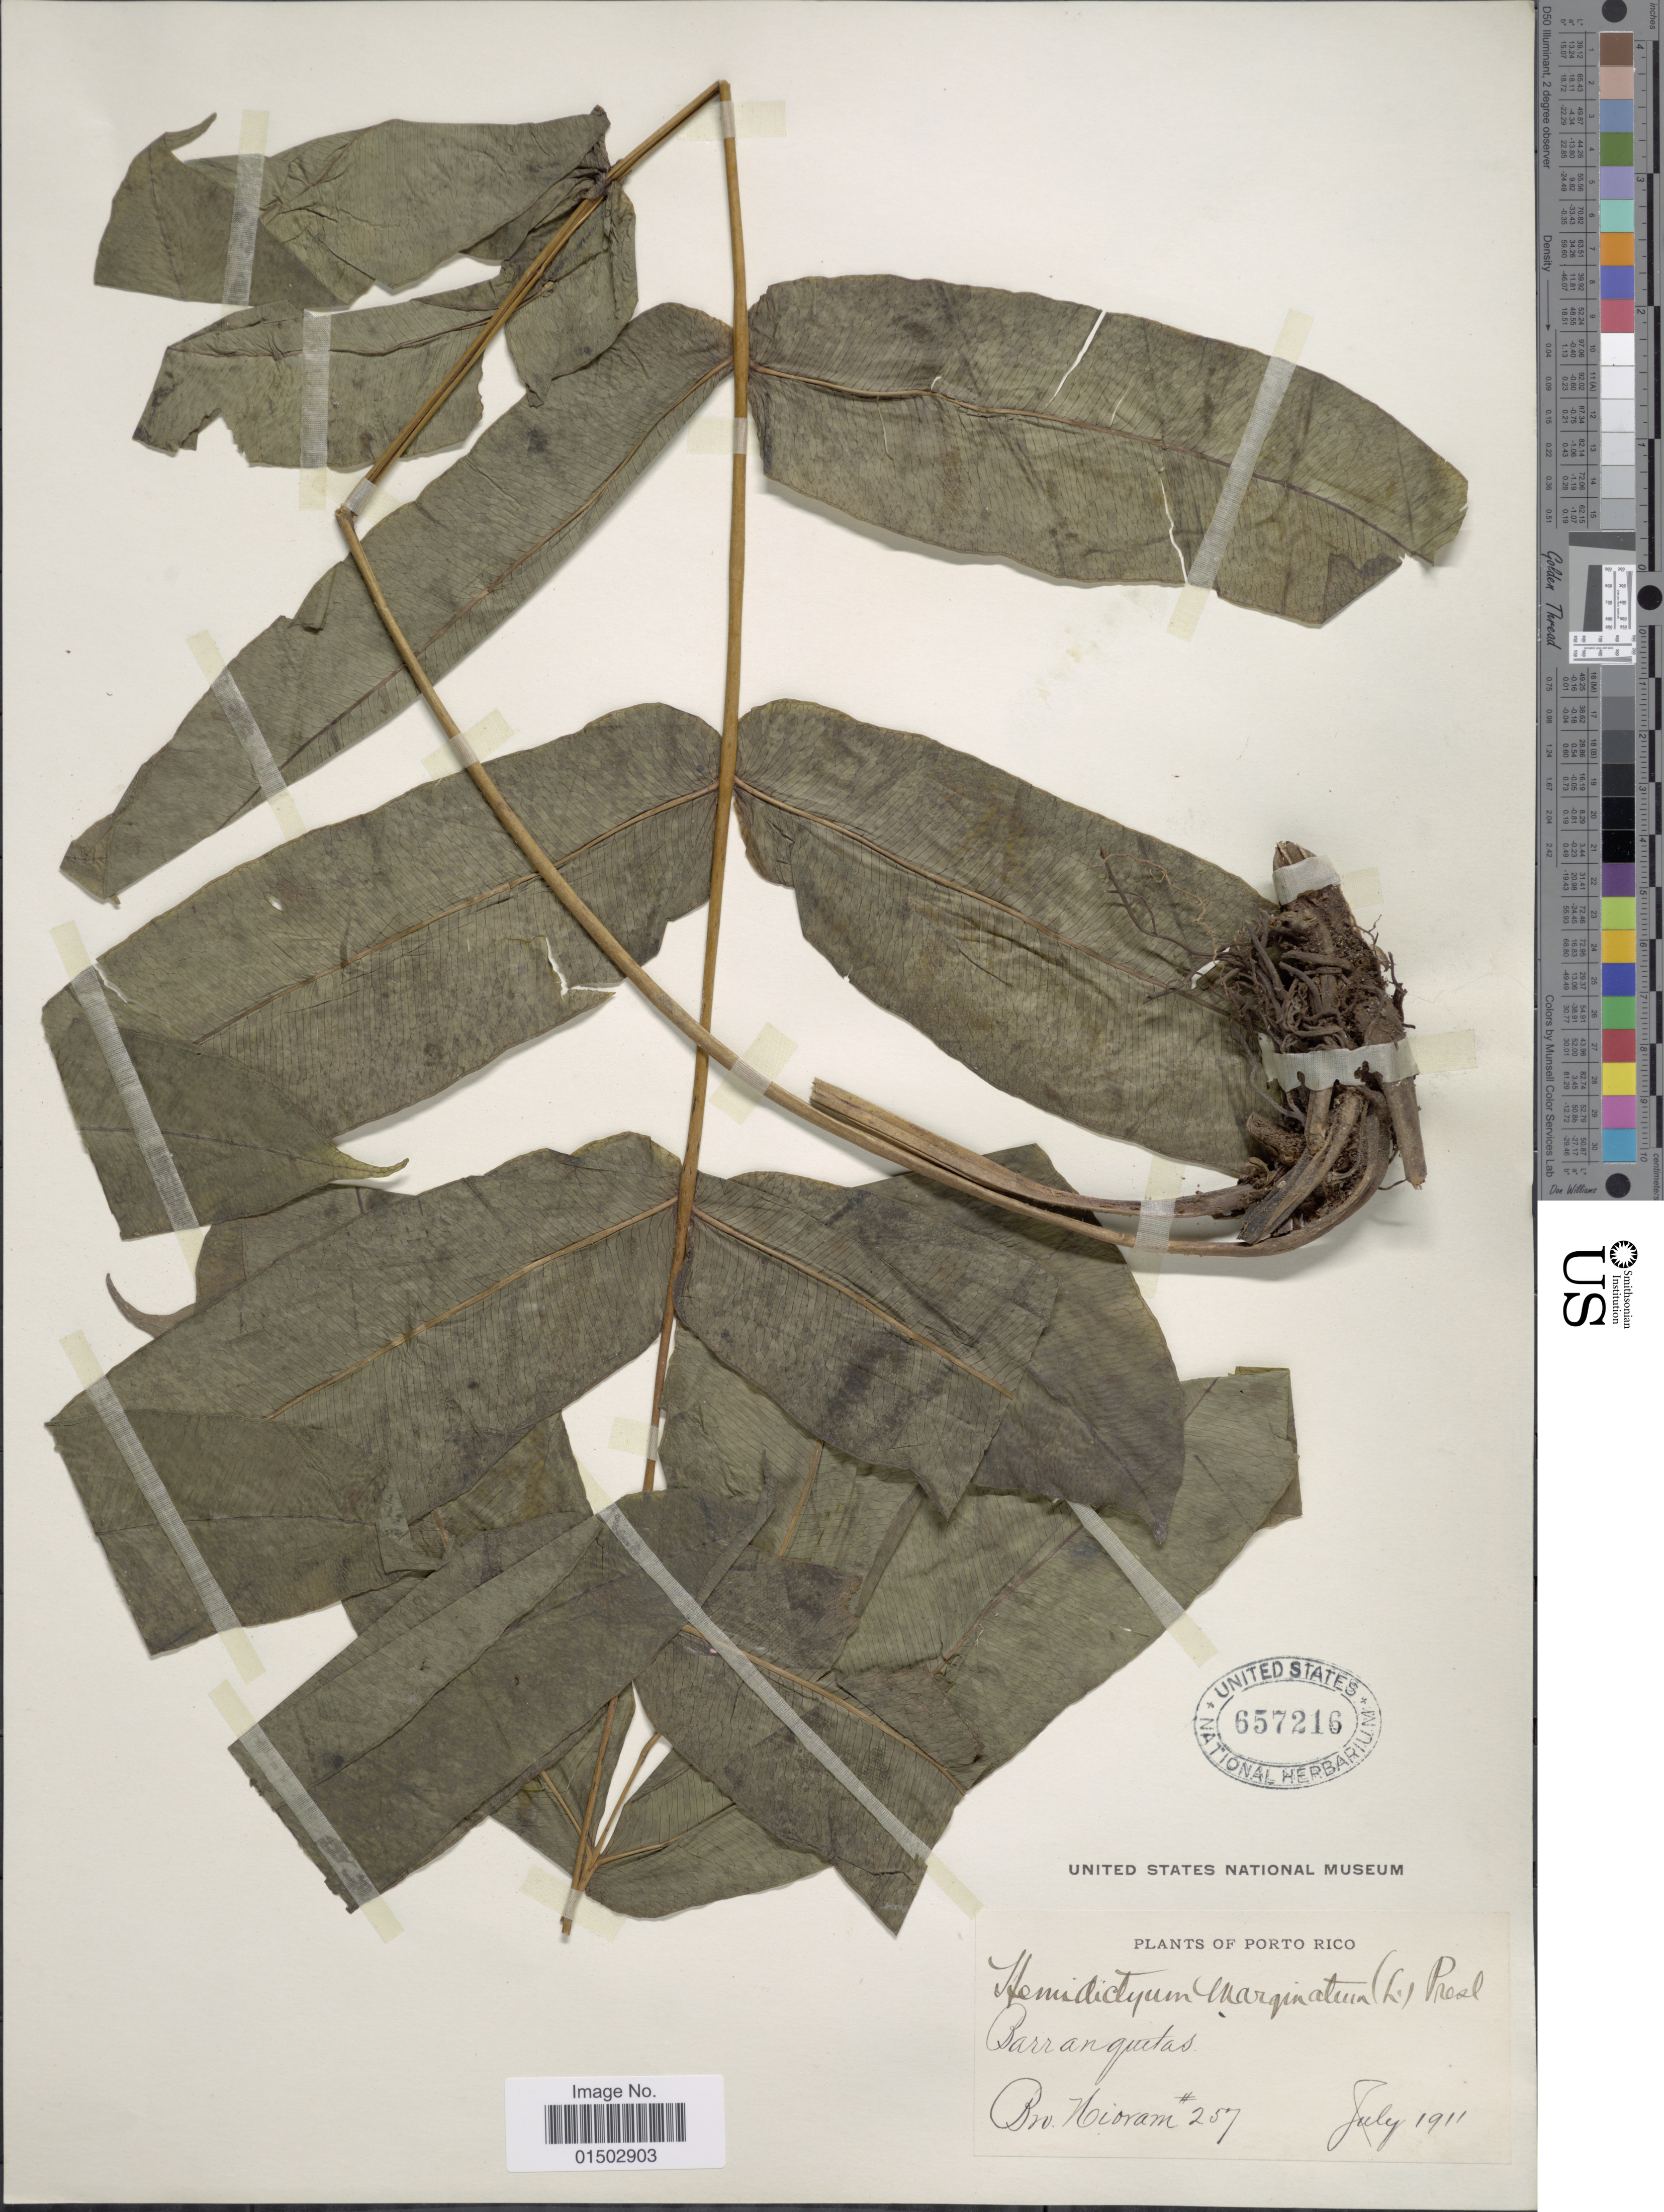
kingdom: Plantae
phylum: Tracheophyta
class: Polypodiopsida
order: Polypodiales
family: Hemidictyaceae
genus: Hemidictyum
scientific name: Hemidictyum marginatum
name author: (L.) C. Presl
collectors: Bro. Hioram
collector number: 257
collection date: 1911-07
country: Puerto Rico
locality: Barranquitas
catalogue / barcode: US 657216